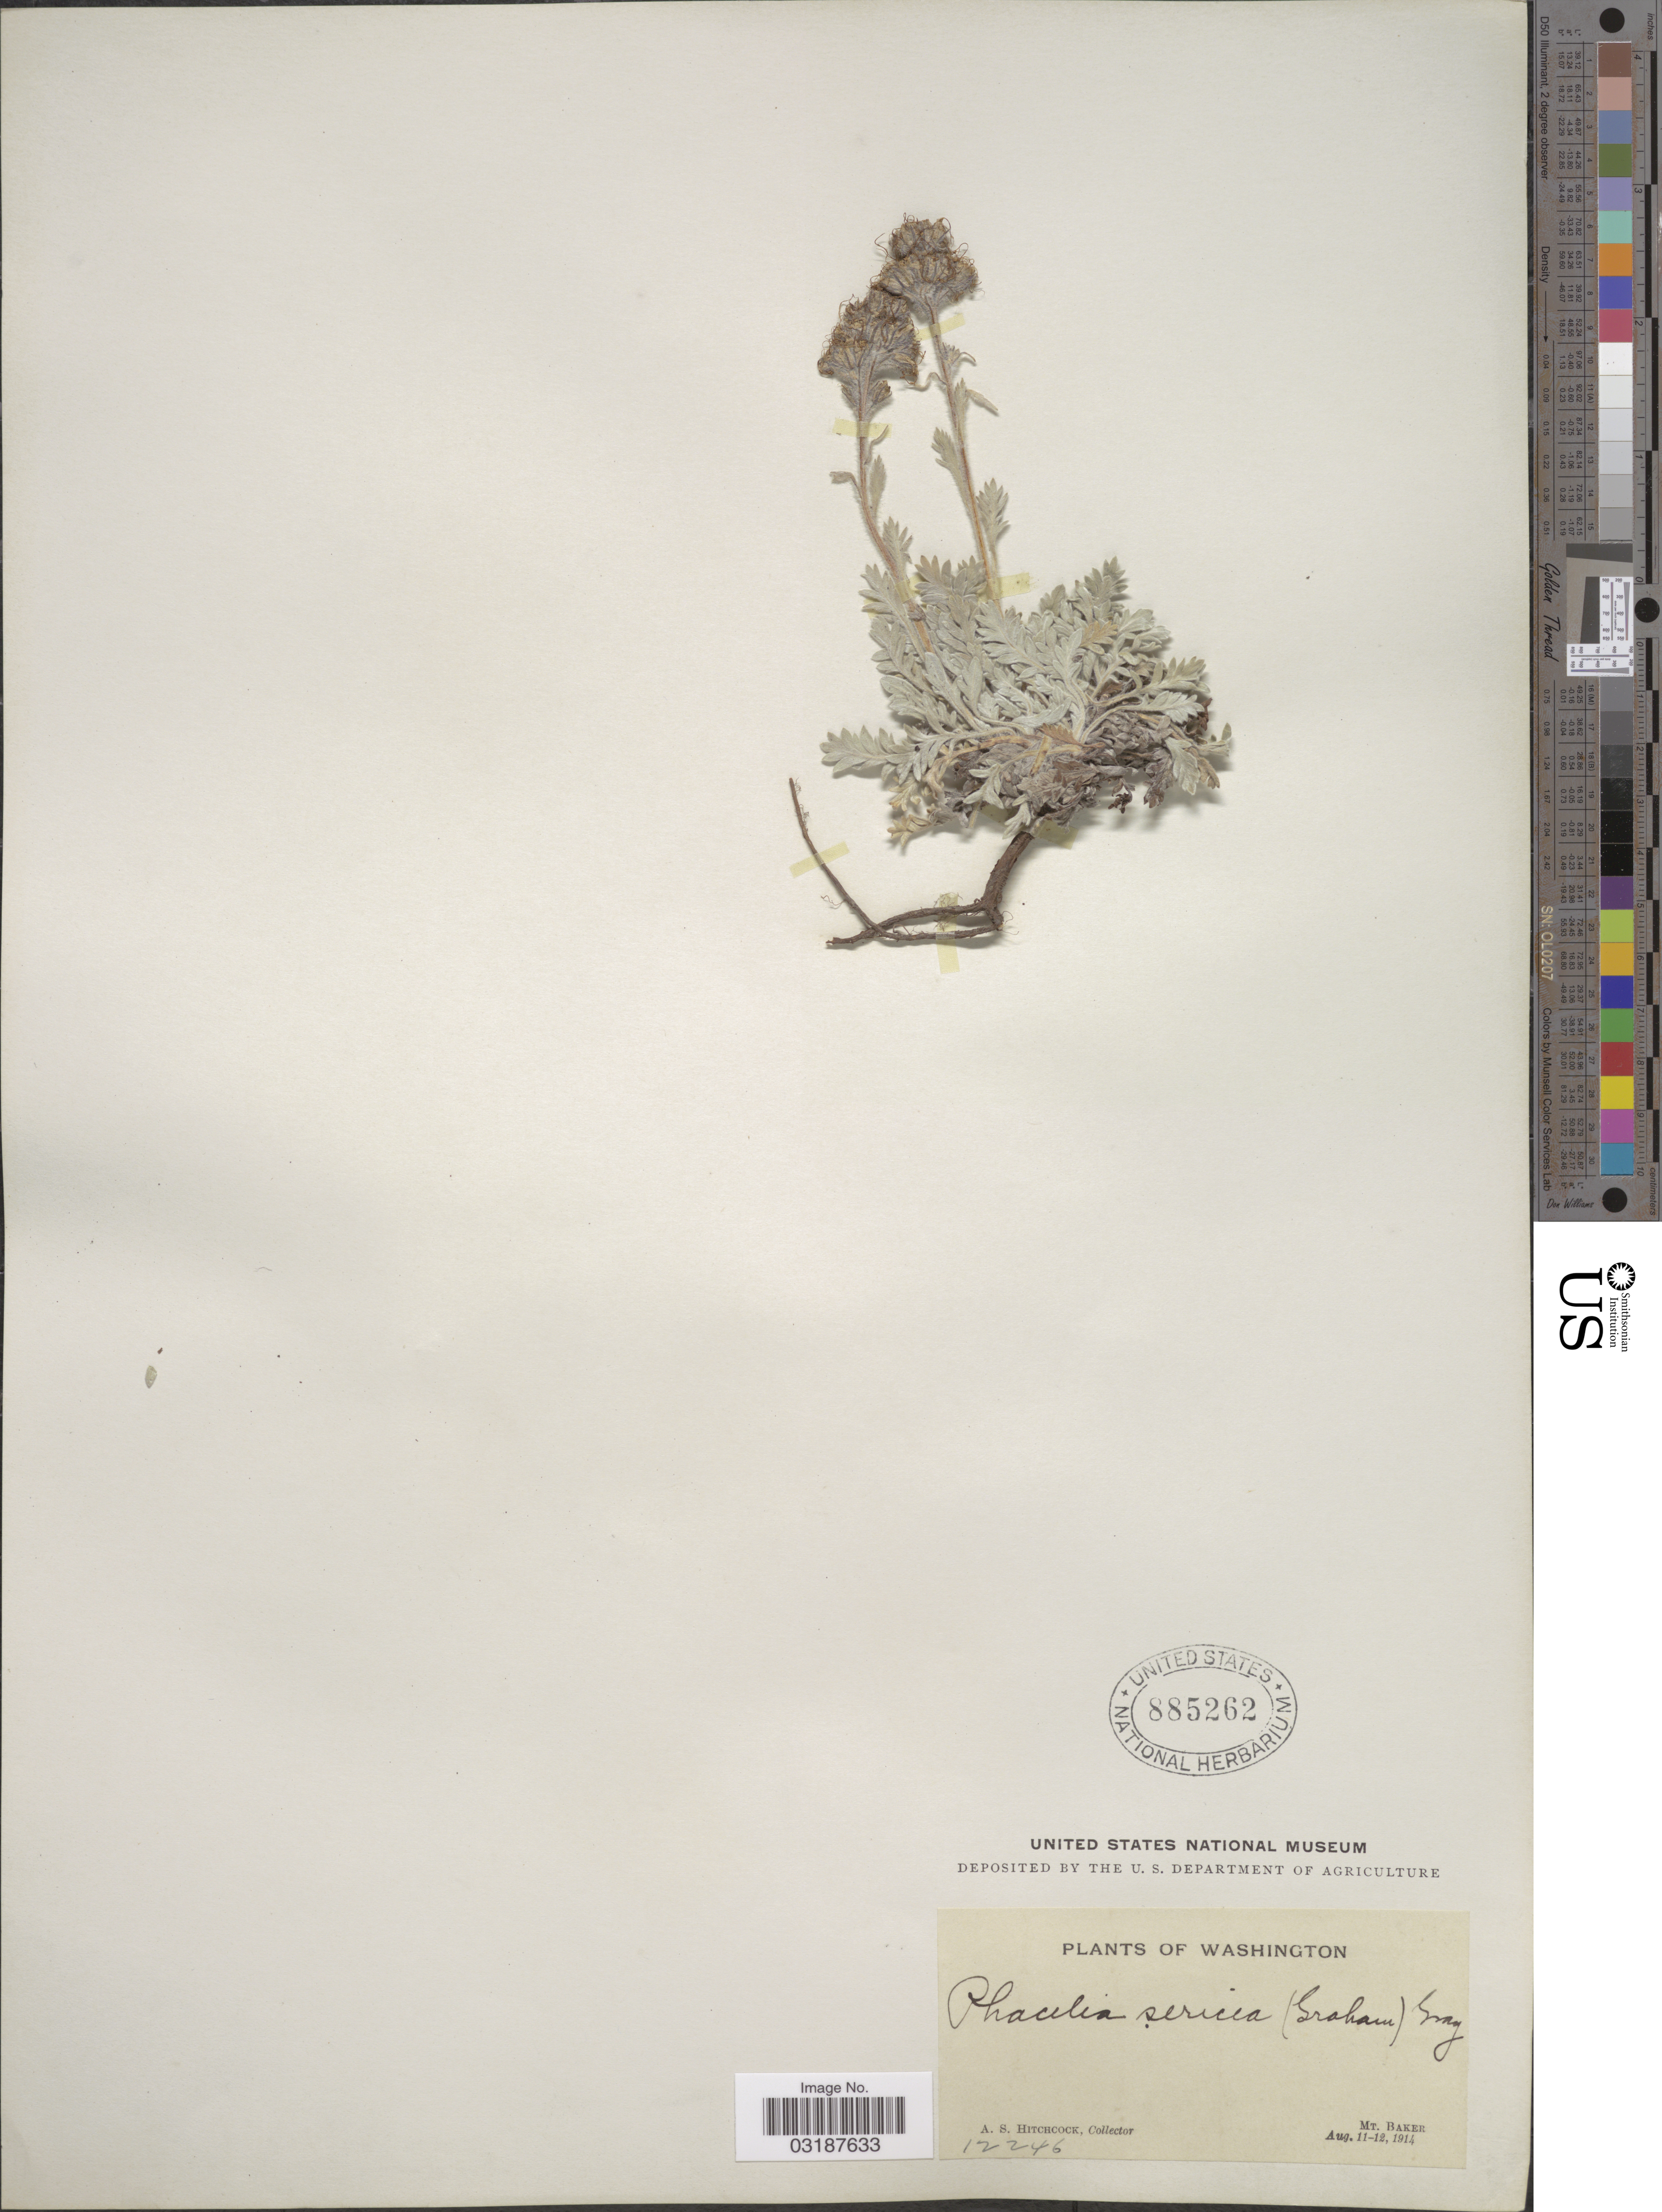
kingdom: Plantae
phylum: Tracheophyta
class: Magnoliopsida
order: Boraginales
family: Hydrophyllaceae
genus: Phacelia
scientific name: Phacelia sericea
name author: (Graham) A. Gray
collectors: A. S. Hitchcock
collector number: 12246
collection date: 1914-08-11/1914-08-12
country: United States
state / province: Washington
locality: Mt. Baker.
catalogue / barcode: US 885262